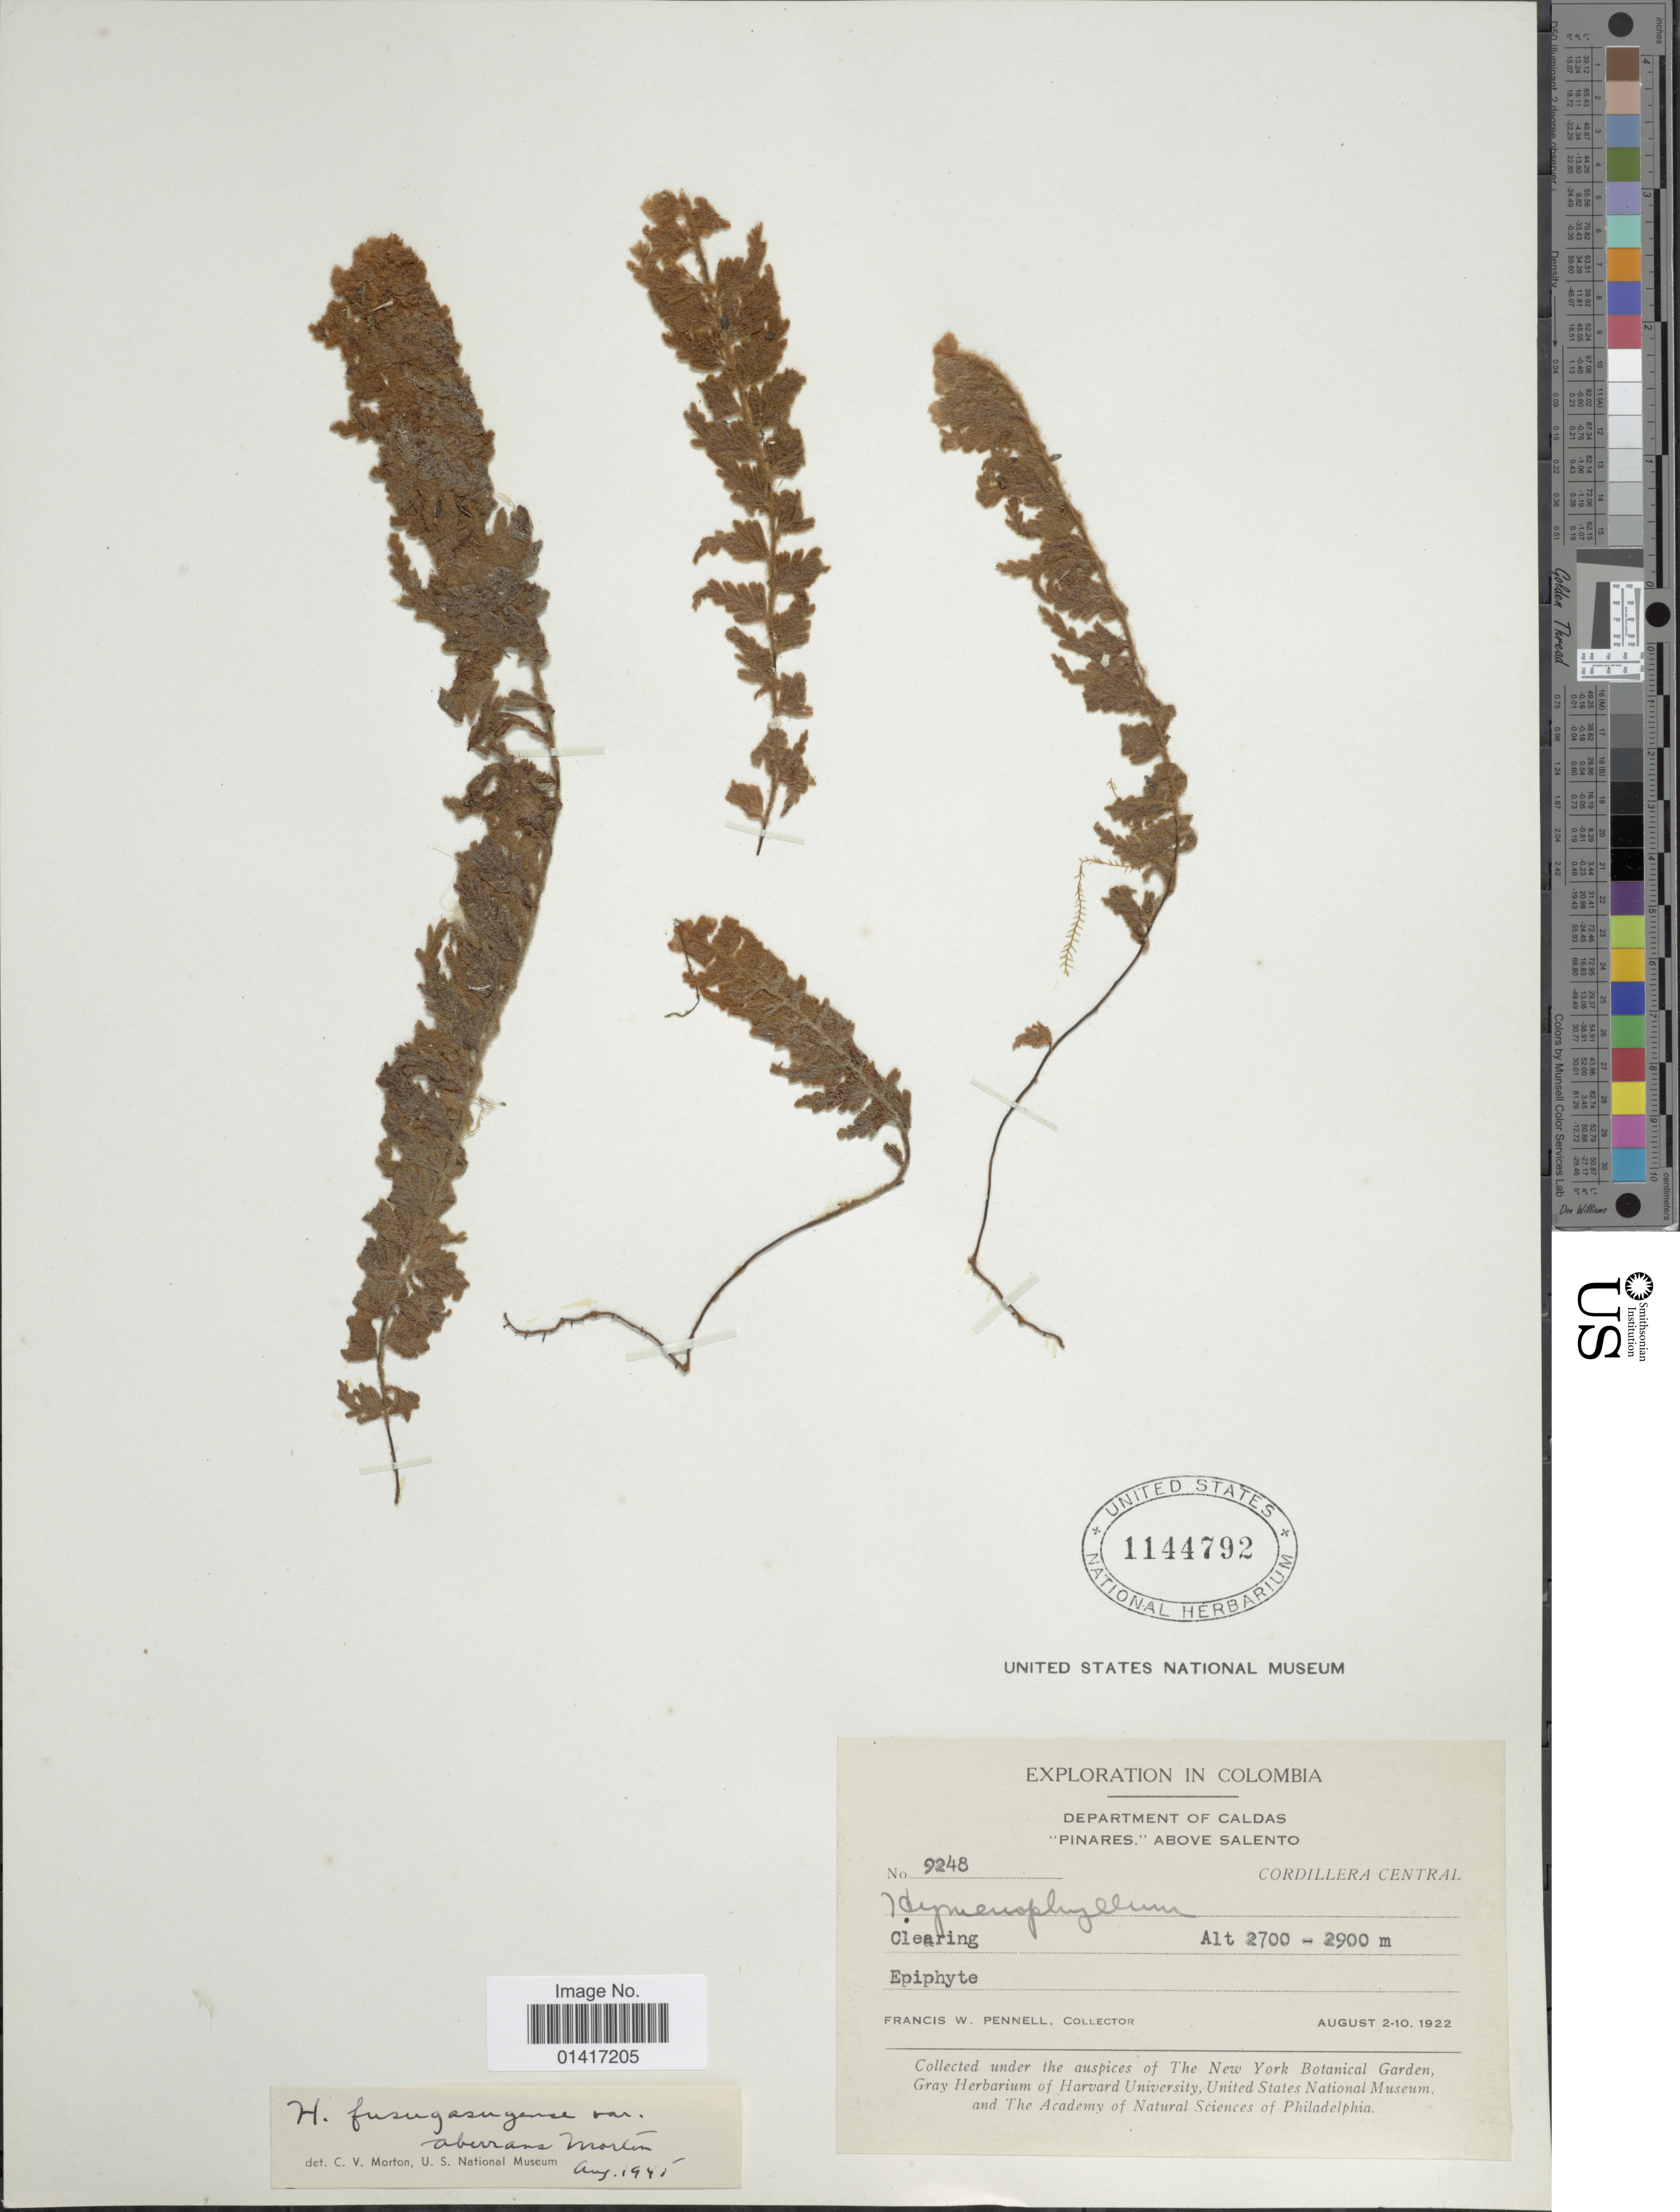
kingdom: Plantae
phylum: Tracheophyta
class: Polypodiopsida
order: Hymenophyllales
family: Hymenophyllaceae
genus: Hymenophyllum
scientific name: Hymenophyllum tomentosum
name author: Kunze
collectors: F. W. Pennell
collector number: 9248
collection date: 1922-08-02/1922-08-10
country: Colombia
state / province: Caldas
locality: Department of Caldas, Pinares above Salento. Cordillera Central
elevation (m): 2700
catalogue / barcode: US 1144792